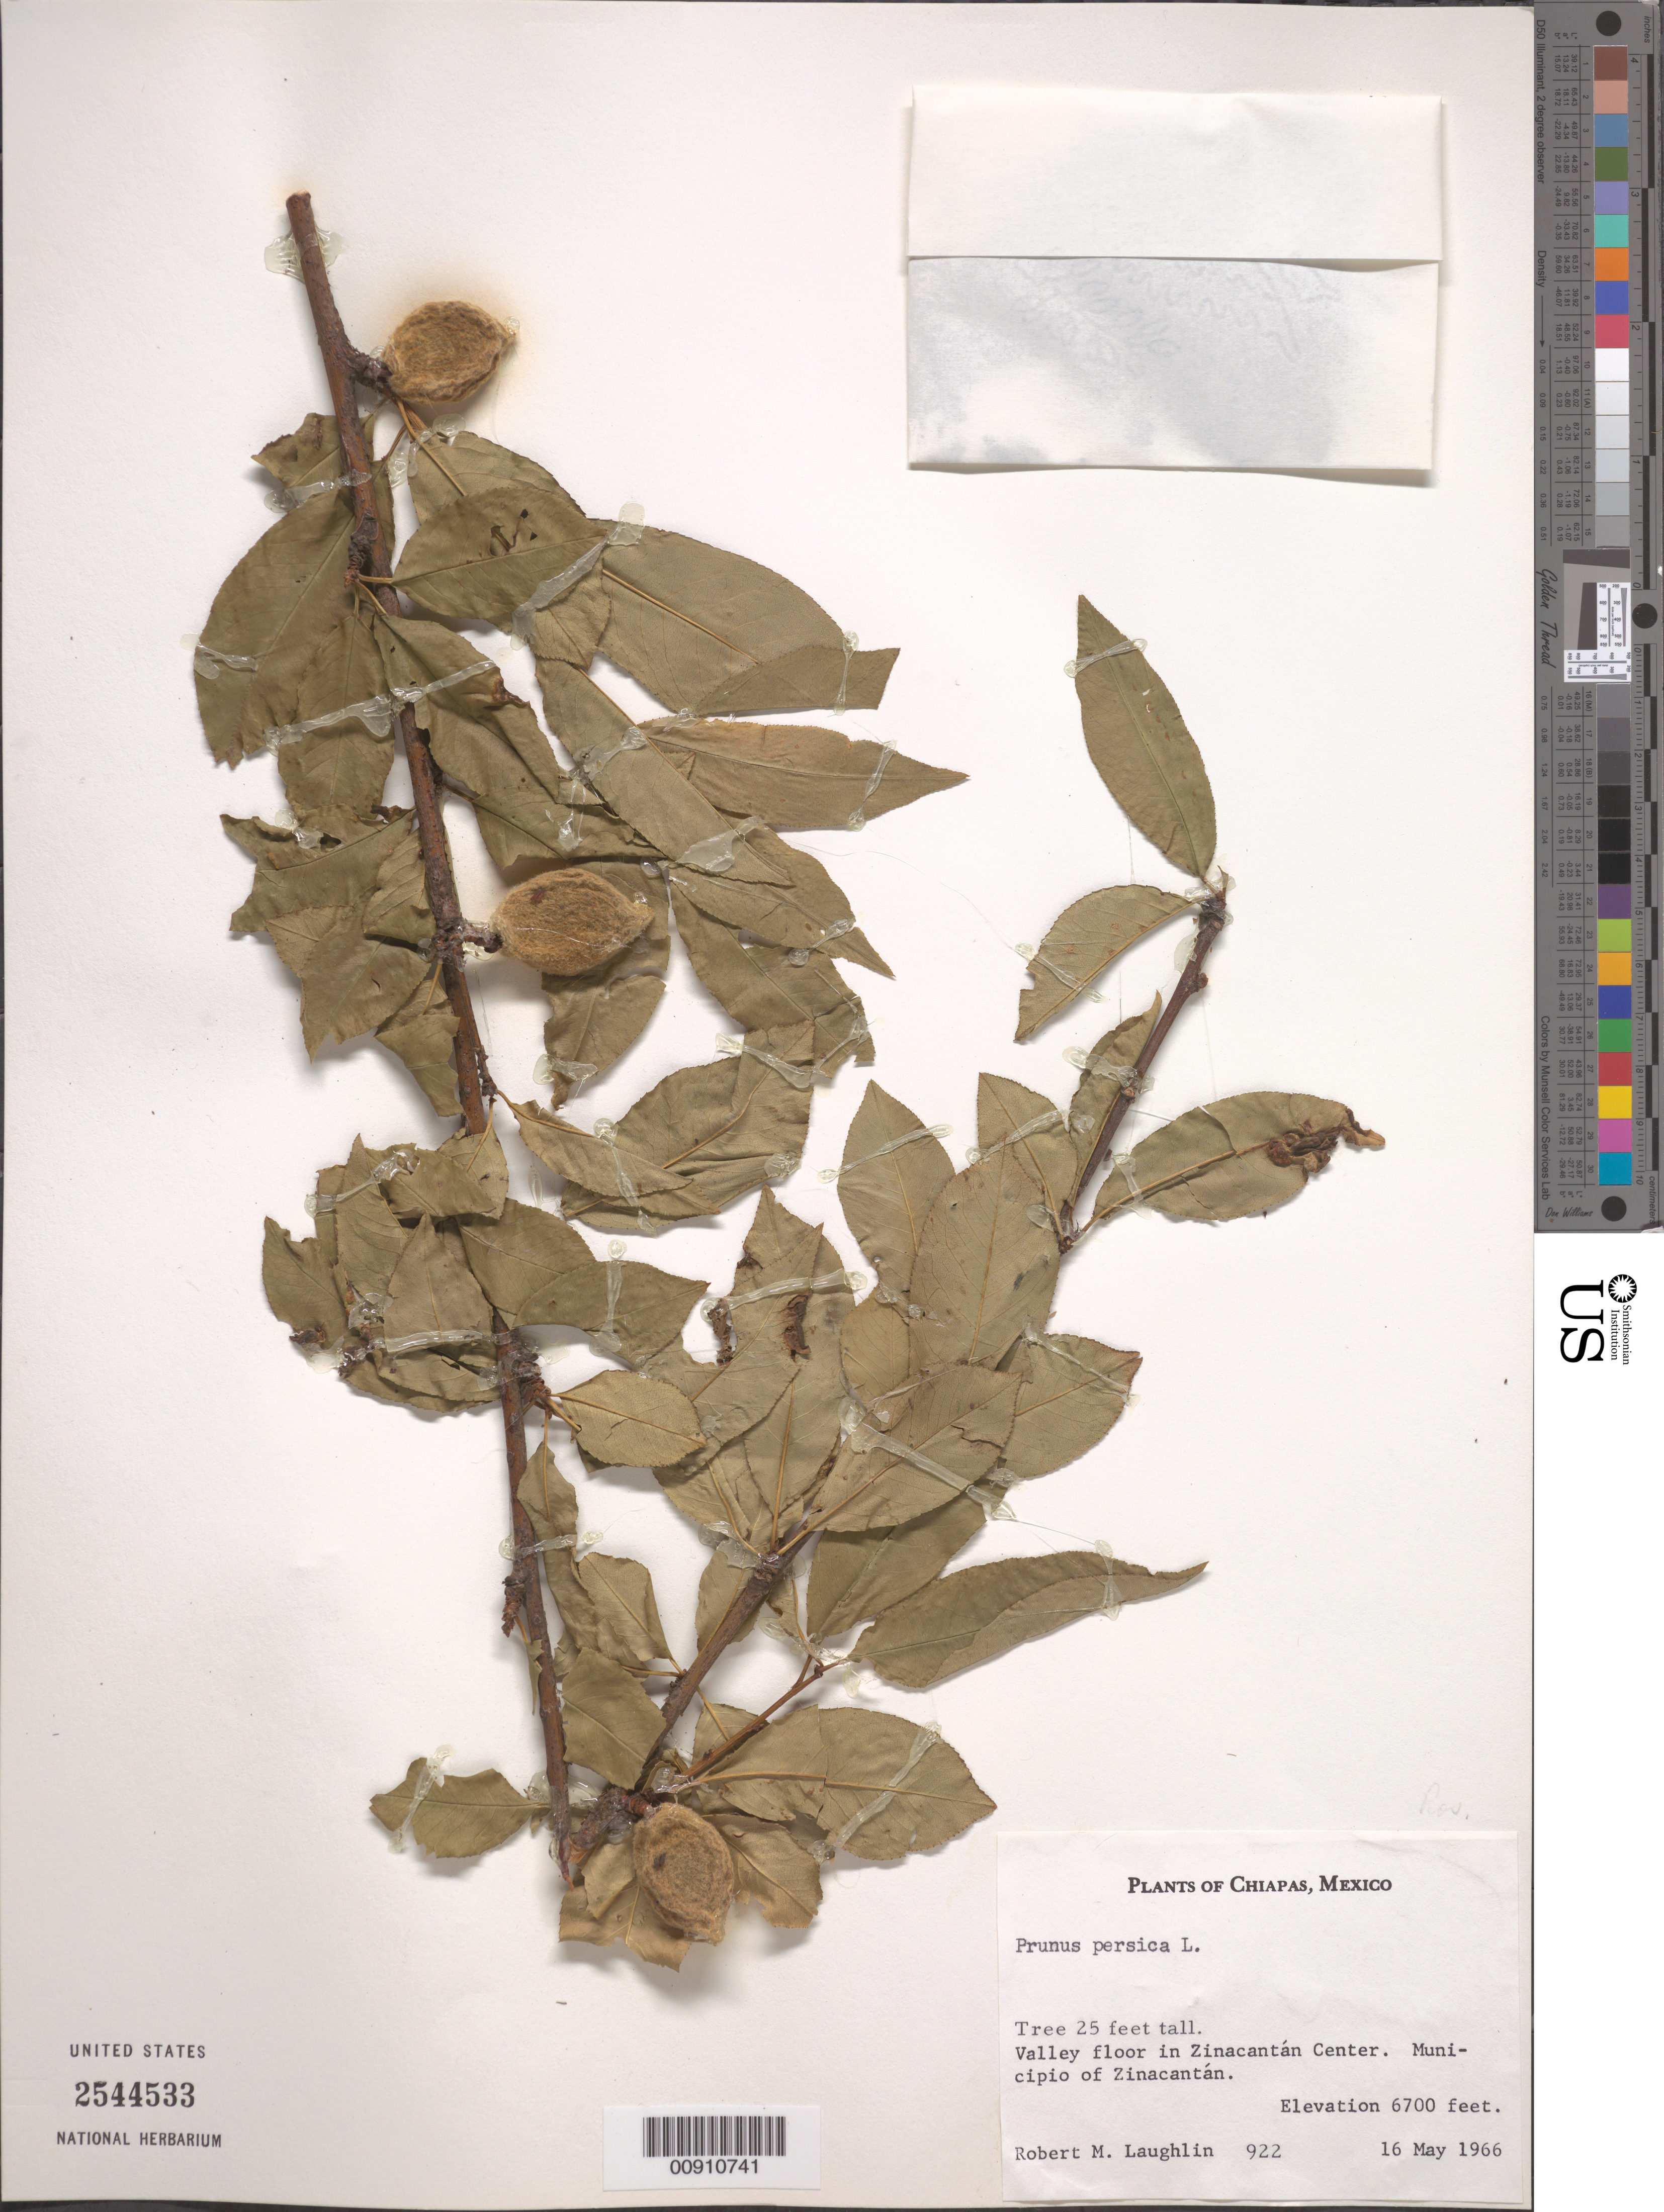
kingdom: Plantae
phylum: Tracheophyta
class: Magnoliopsida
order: Rosales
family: Rosaceae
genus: Prunus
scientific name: Prunus persica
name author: (L.) Batsch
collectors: R. M. Laughlin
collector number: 922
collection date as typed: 16 May 1966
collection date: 1966-05-16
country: Mexico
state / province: Chiapas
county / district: Zinacantán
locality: Valley floor in Zinacantán Center. Municipio of Zinacantán, Chiapas.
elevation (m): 2042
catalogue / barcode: US 2544533